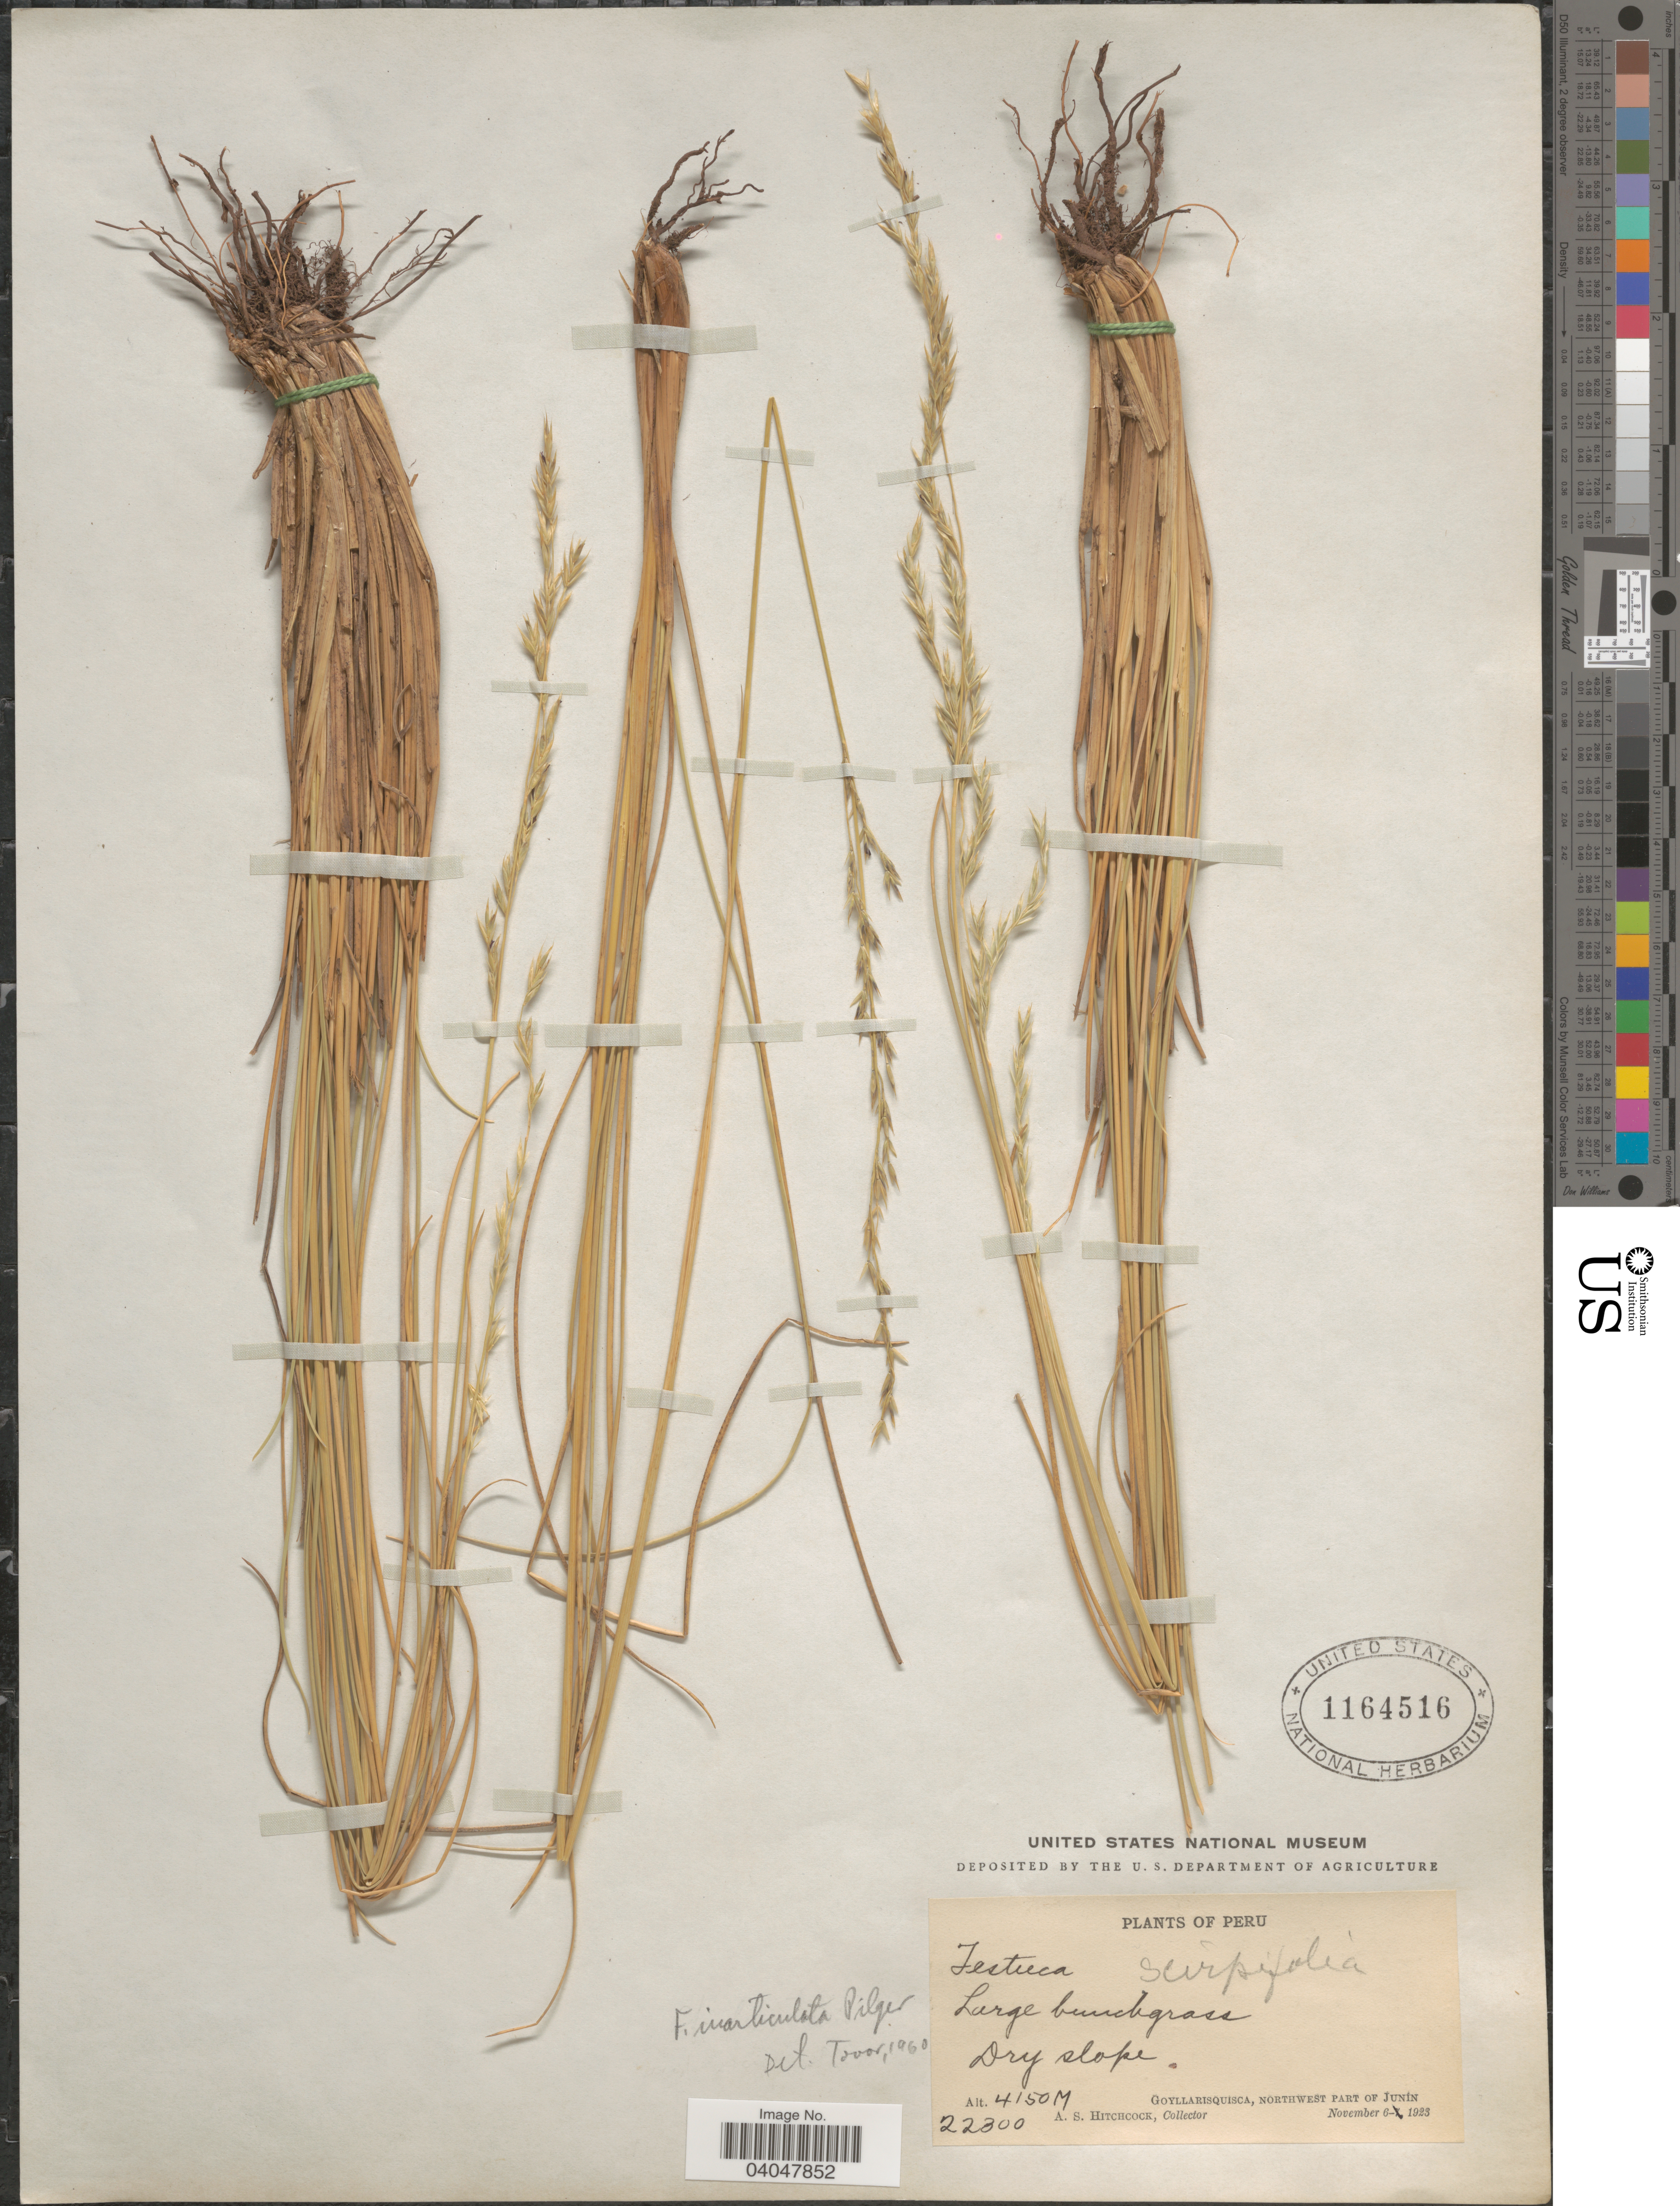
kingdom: Plantae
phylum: Tracheophyta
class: Liliopsida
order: Poales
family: Poaceae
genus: Festuca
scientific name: Festuca inarticulata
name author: Pilg.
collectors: A. S. Hitchcock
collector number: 22300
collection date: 1923-11-06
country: Peru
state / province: Junín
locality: Goyllarisquisca, Northwest Part of Junín.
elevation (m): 4150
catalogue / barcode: US 1164516